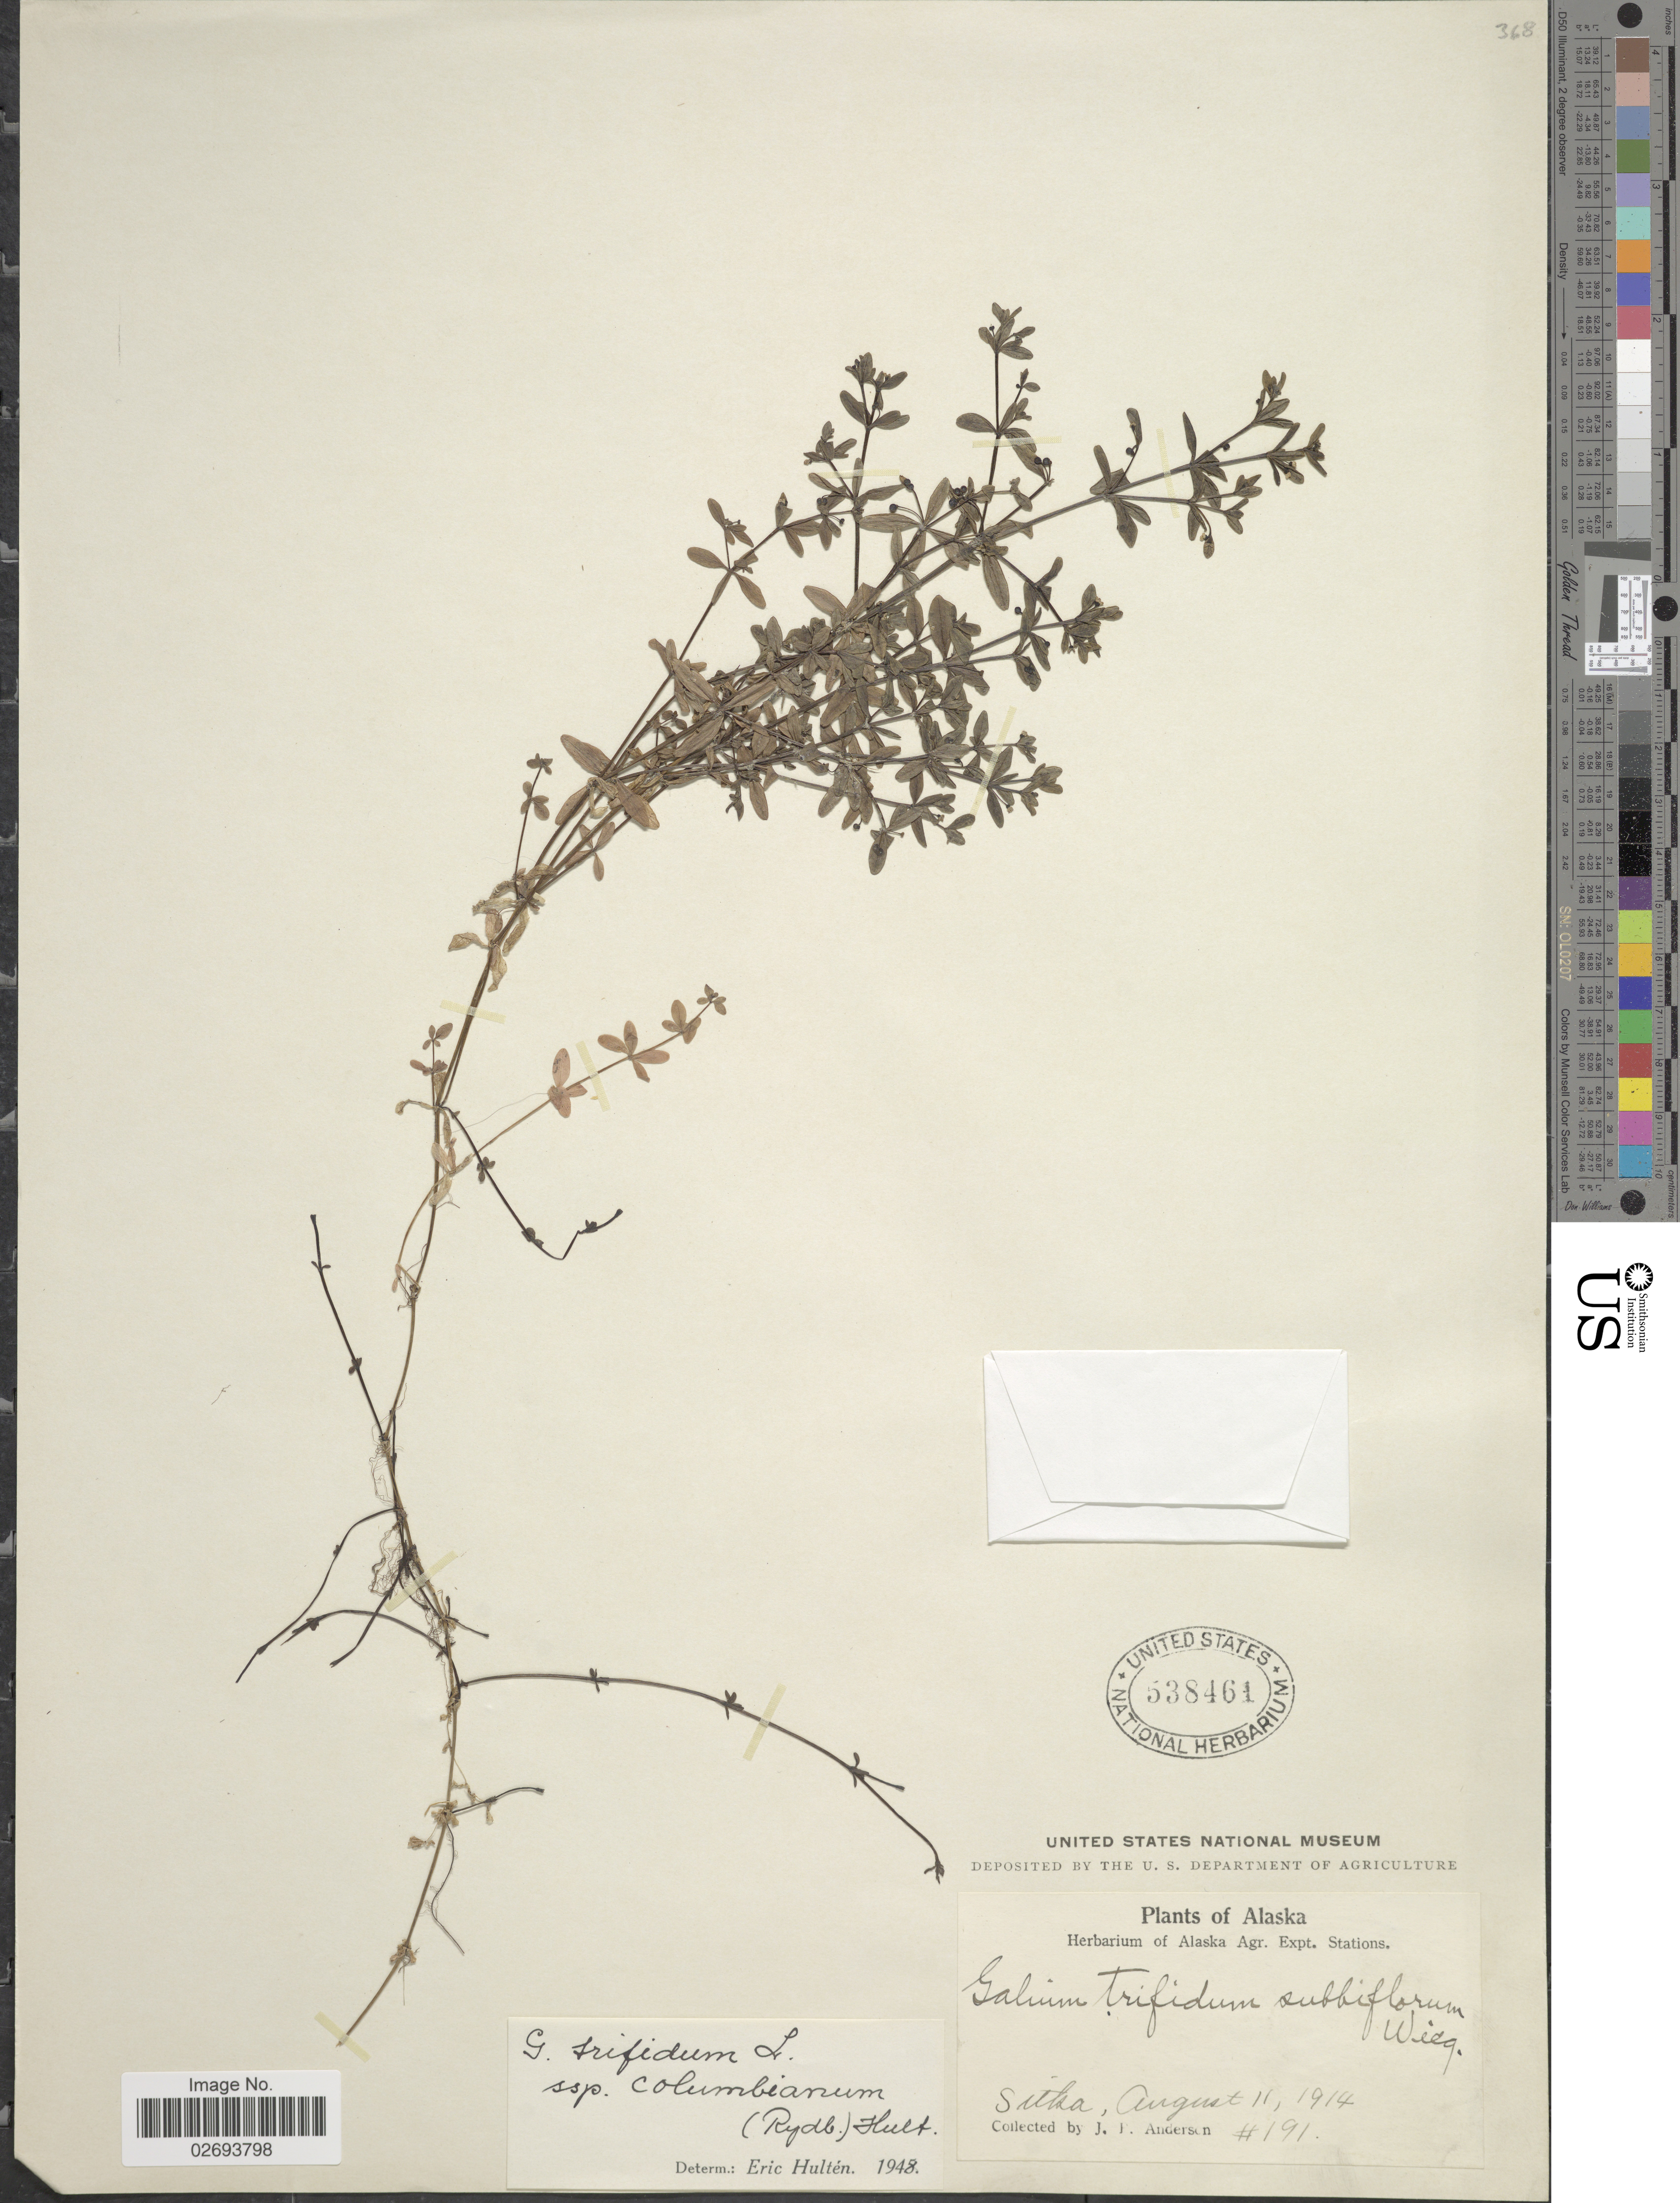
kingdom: Plantae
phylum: Tracheophyta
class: Magnoliopsida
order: Gentianales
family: Rubiaceae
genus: Galium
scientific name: Galium trifidum subsp. columbianum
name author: (Rydb.) Hultén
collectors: J. Anderson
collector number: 191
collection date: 1914-08-11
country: United States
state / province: Alaska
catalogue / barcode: US 538461